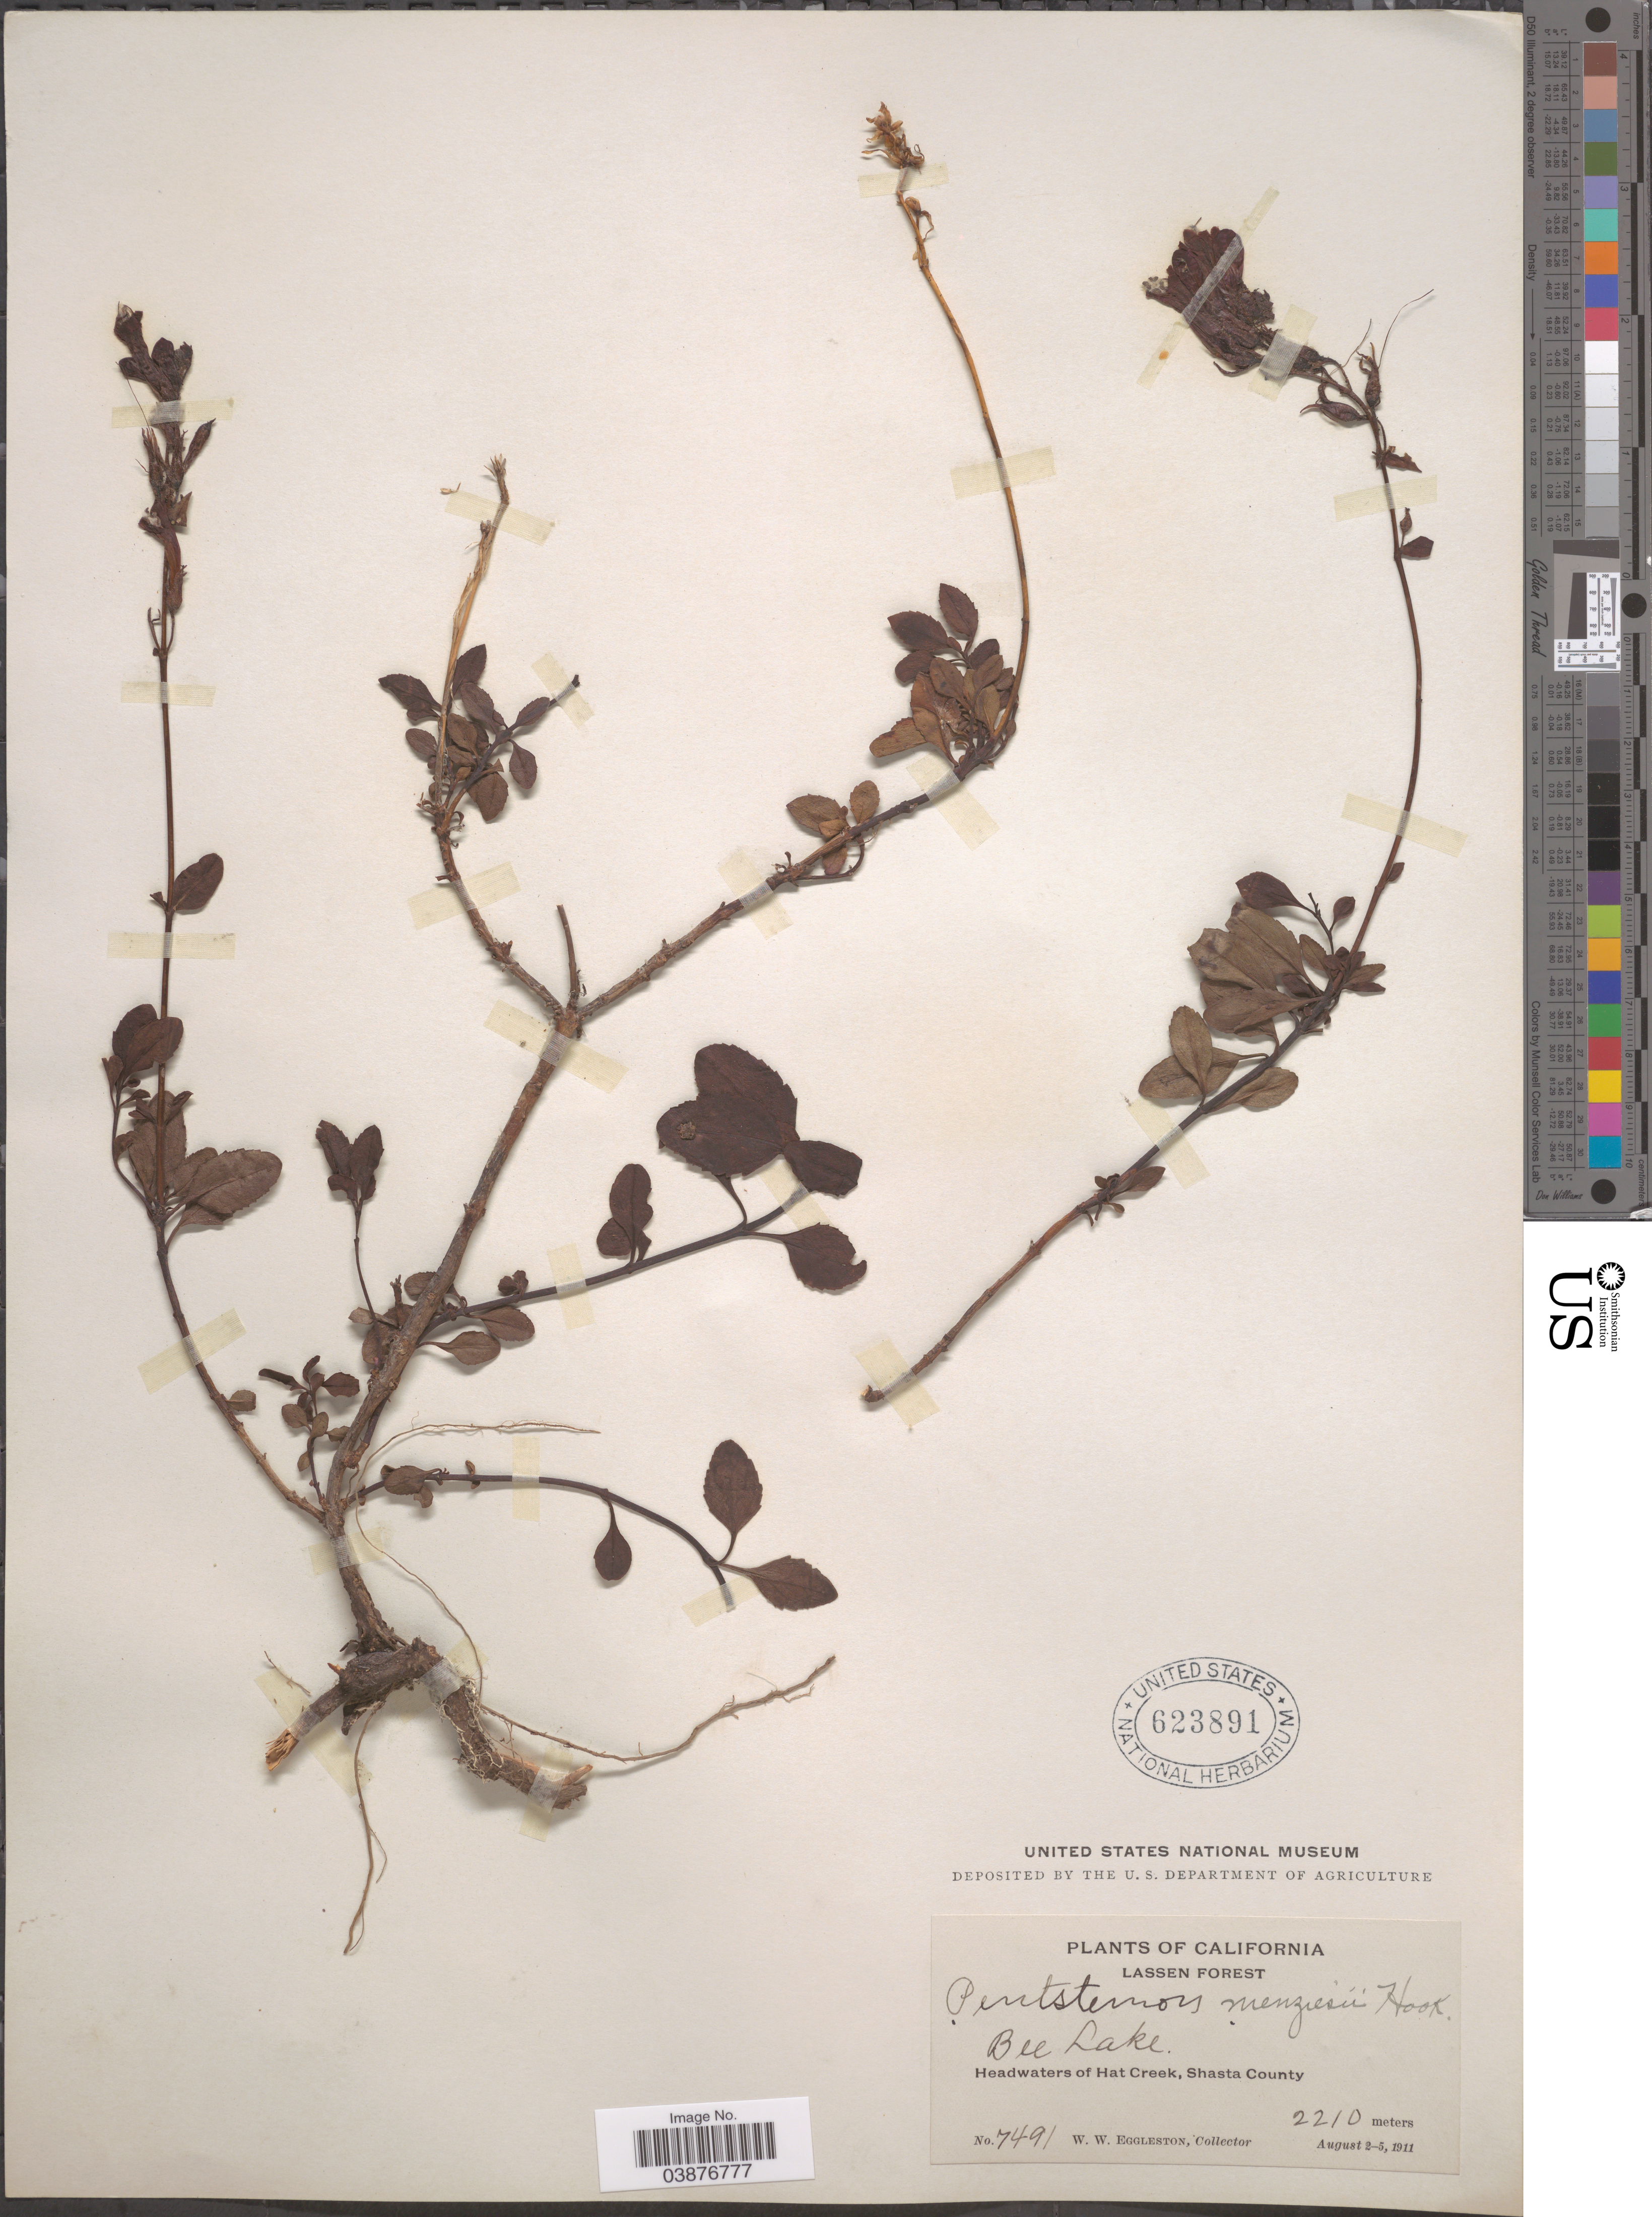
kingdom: Plantae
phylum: Tracheophyta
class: Magnoliopsida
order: Lamiales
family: Plantaginaceae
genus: Penstemon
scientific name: Penstemon newberryi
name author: A. Gray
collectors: W. W. Eggleston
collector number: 7491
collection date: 1911-08-02/1911-08-05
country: United States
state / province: California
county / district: Shasta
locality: Lassen Forest. Bee Lake. Headwaters of Hat Creek, Shasta County.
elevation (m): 2210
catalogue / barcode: US 623891